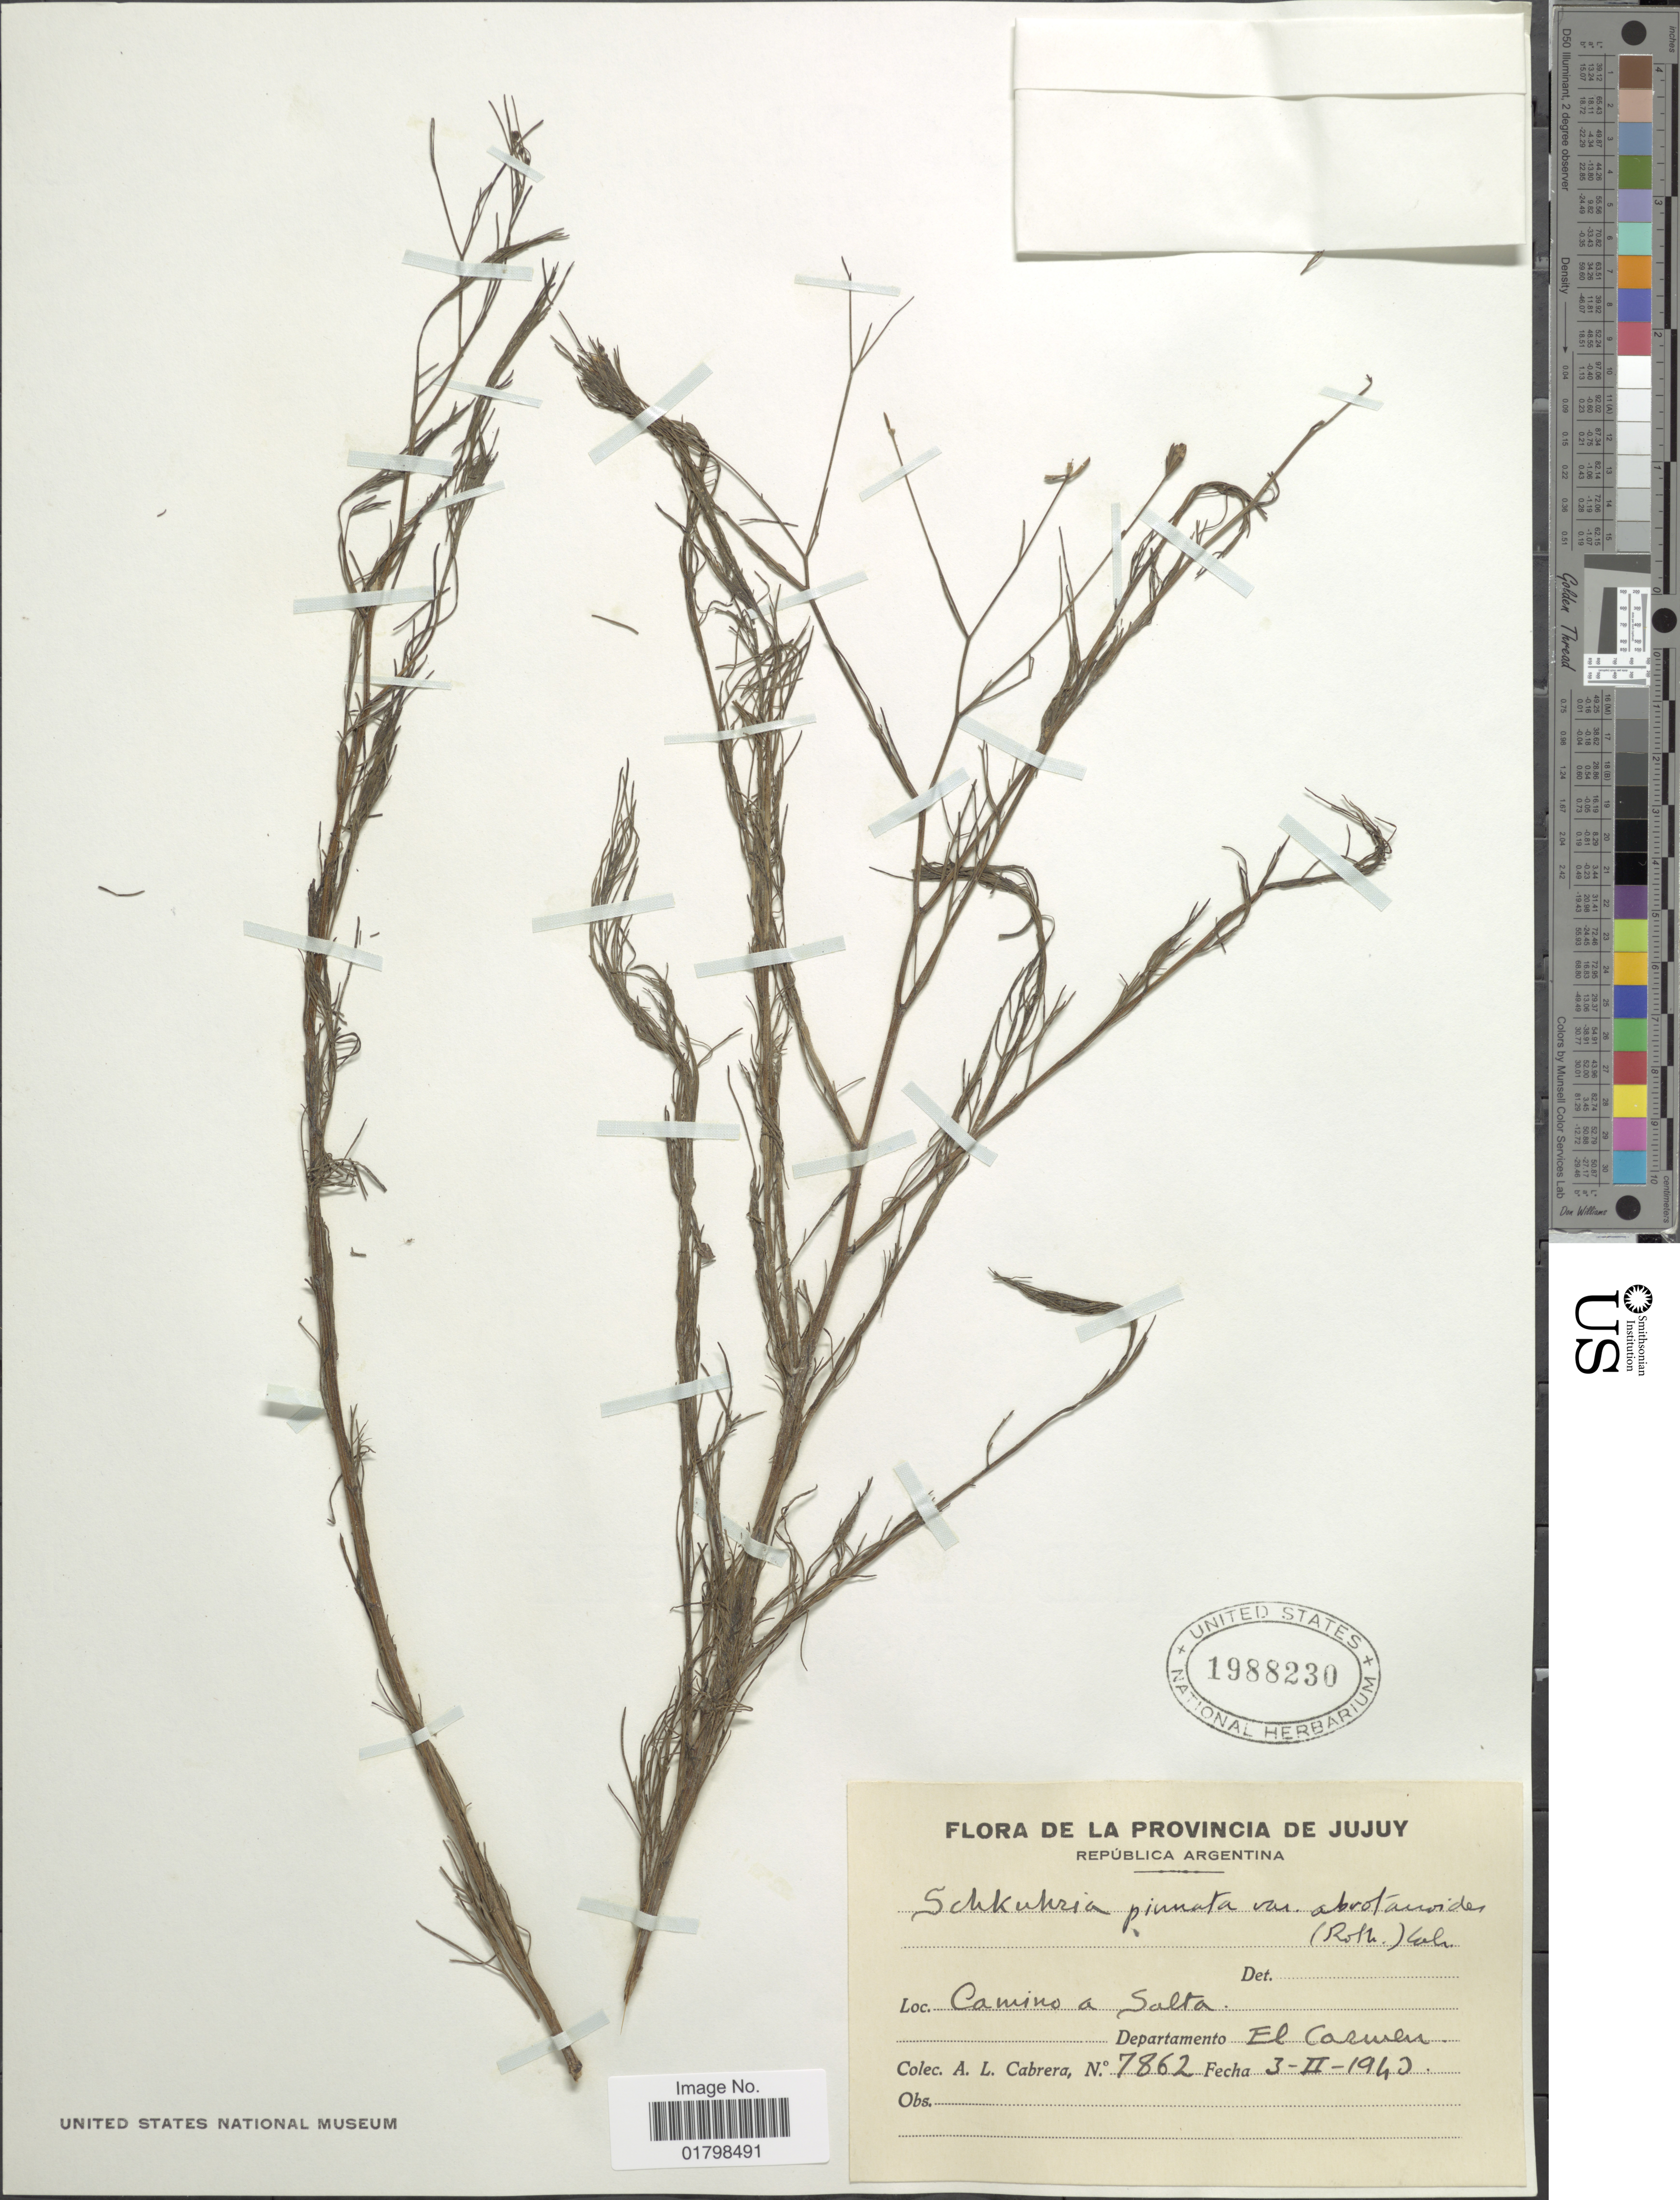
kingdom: Plantae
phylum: Tracheophyta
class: Magnoliopsida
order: Asterales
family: Asteraceae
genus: Schkuhria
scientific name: Schkuhria pinnata var. abrotanoides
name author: (Roth) Cabrera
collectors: A. L. Cabrera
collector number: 7862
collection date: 1940-02-03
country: Argentina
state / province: Jujuy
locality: Camino a Salta, Departamento El Carmen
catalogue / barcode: US 1988230